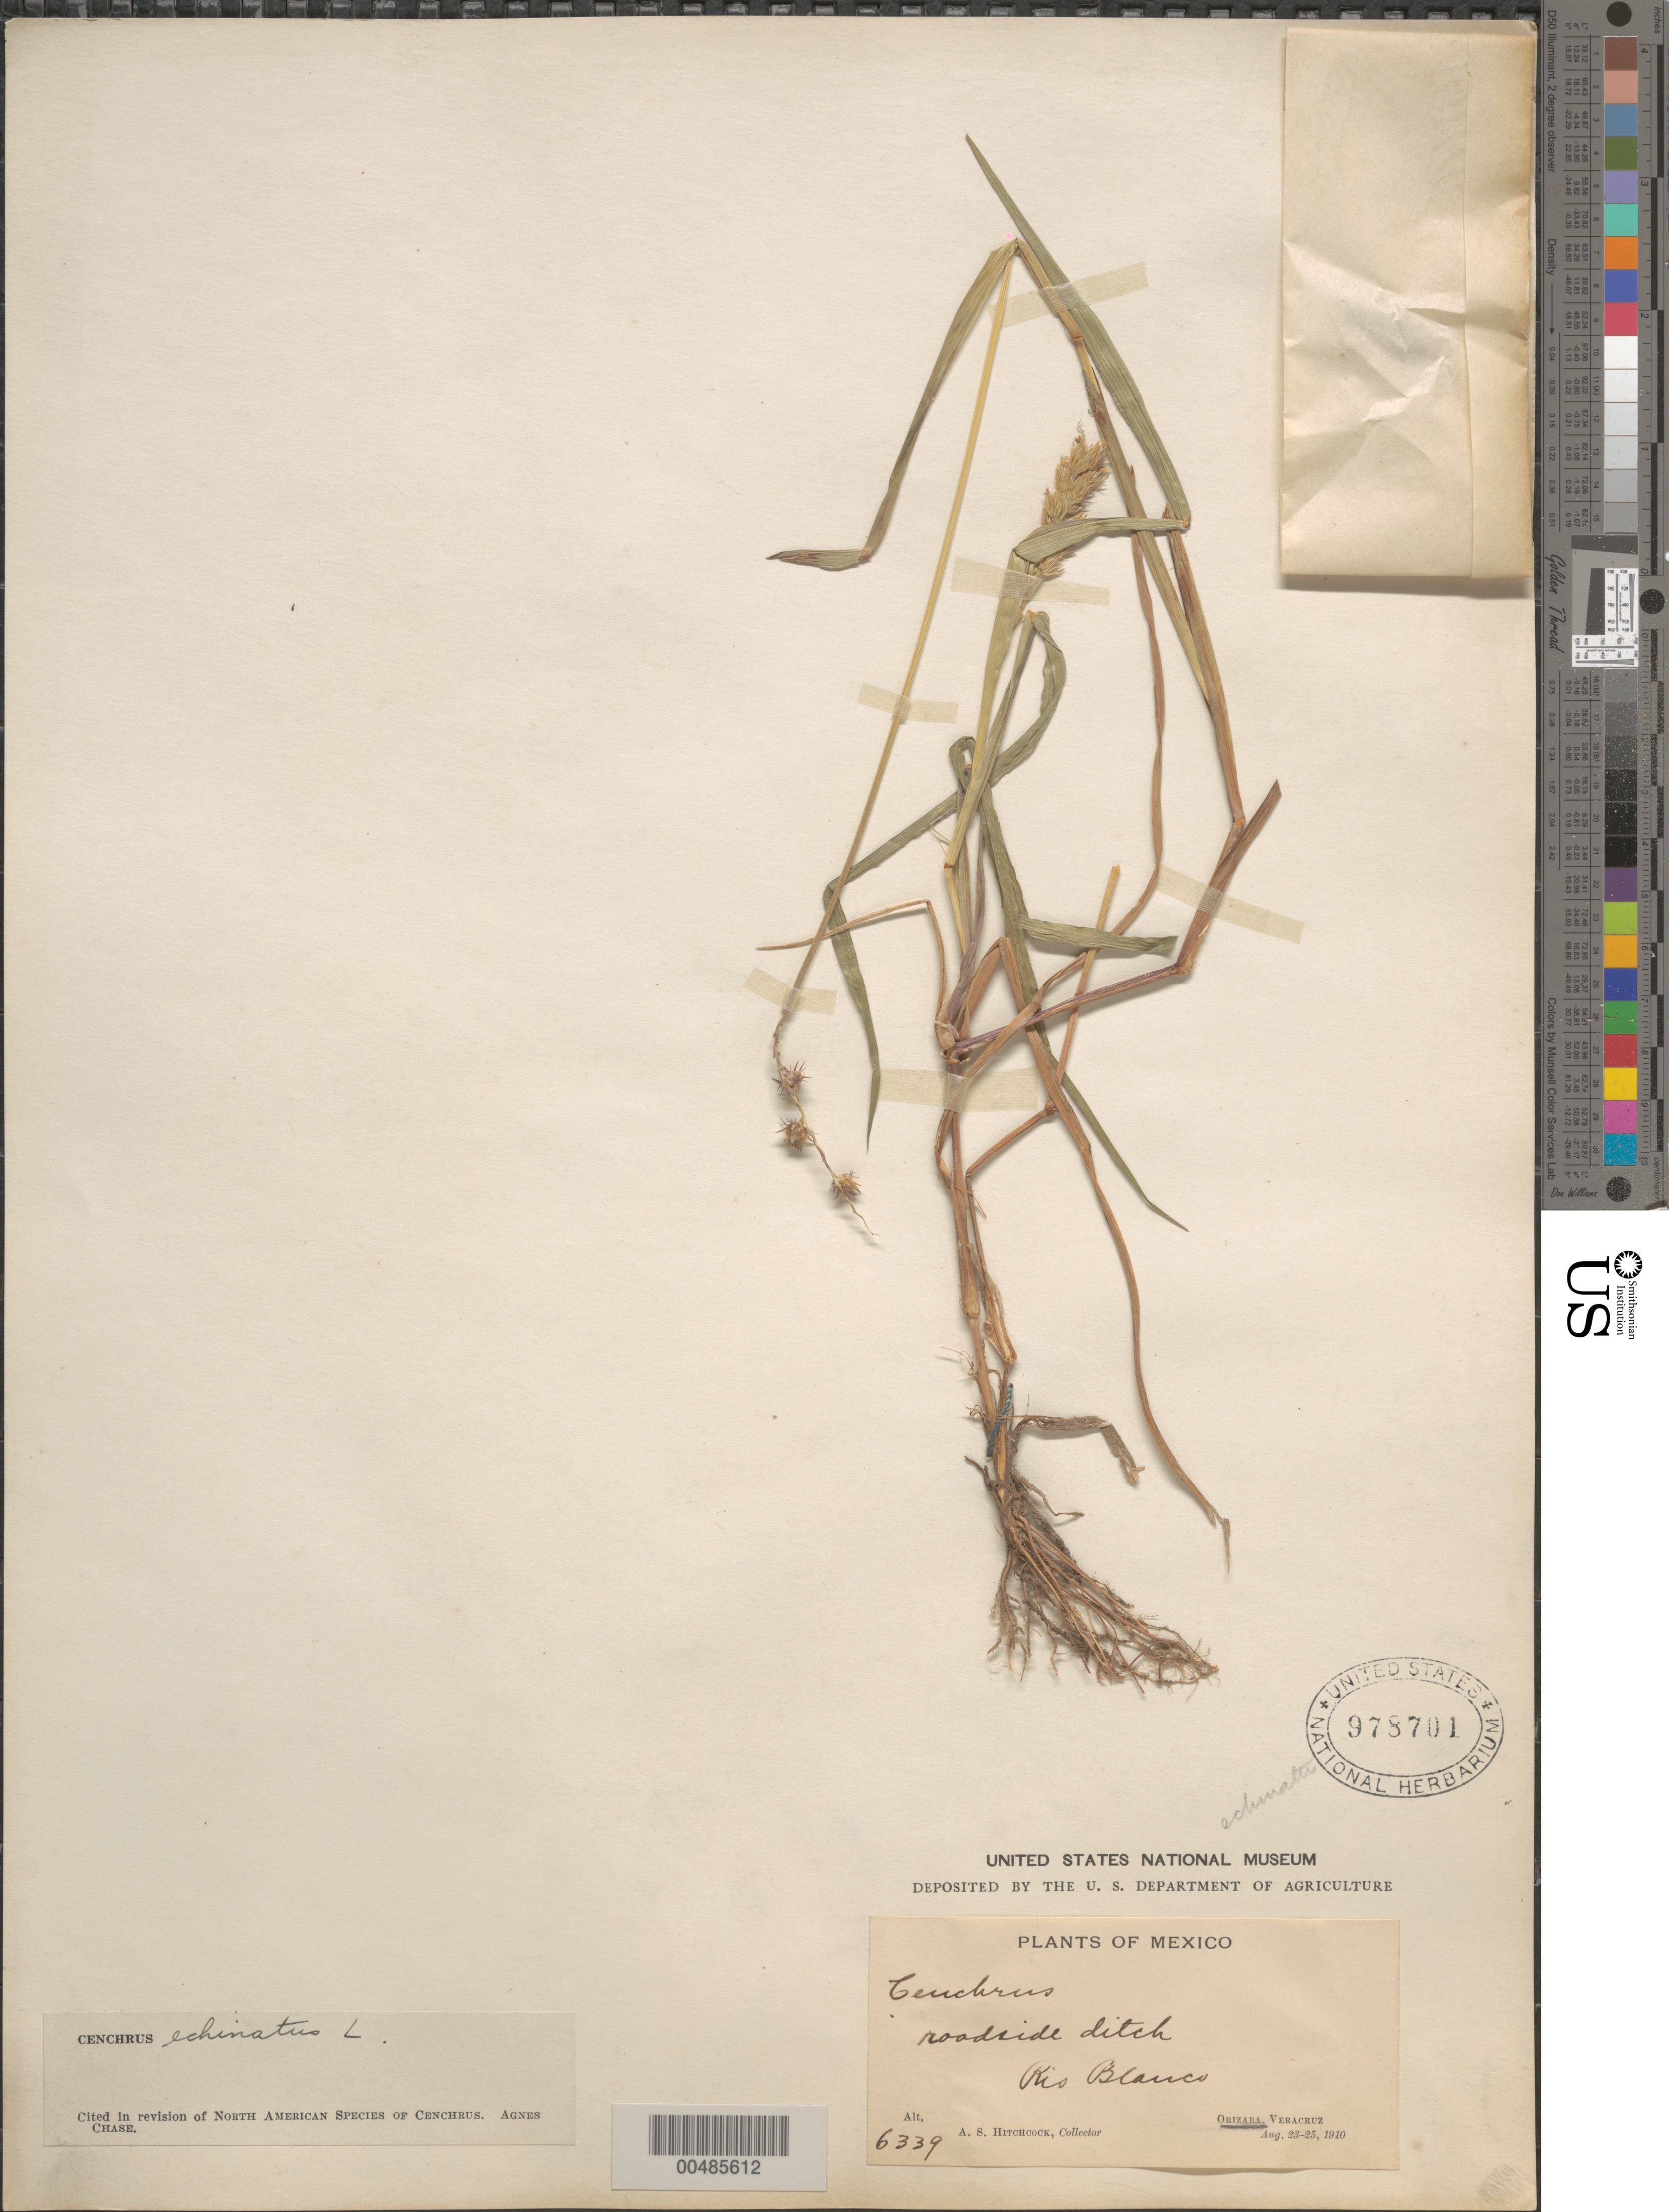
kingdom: Plantae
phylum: Tracheophyta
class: Liliopsida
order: Poales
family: Poaceae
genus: Cenchrus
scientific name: Cenchrus echinatus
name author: L.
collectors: A. S. Hitchcock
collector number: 6339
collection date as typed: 23 Aug 1910 to 25 Aug 1910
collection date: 1910-08-23/1910-08-25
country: Mexico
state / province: Veracruz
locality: Orizaba, Rio Blanco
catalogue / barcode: US 978701